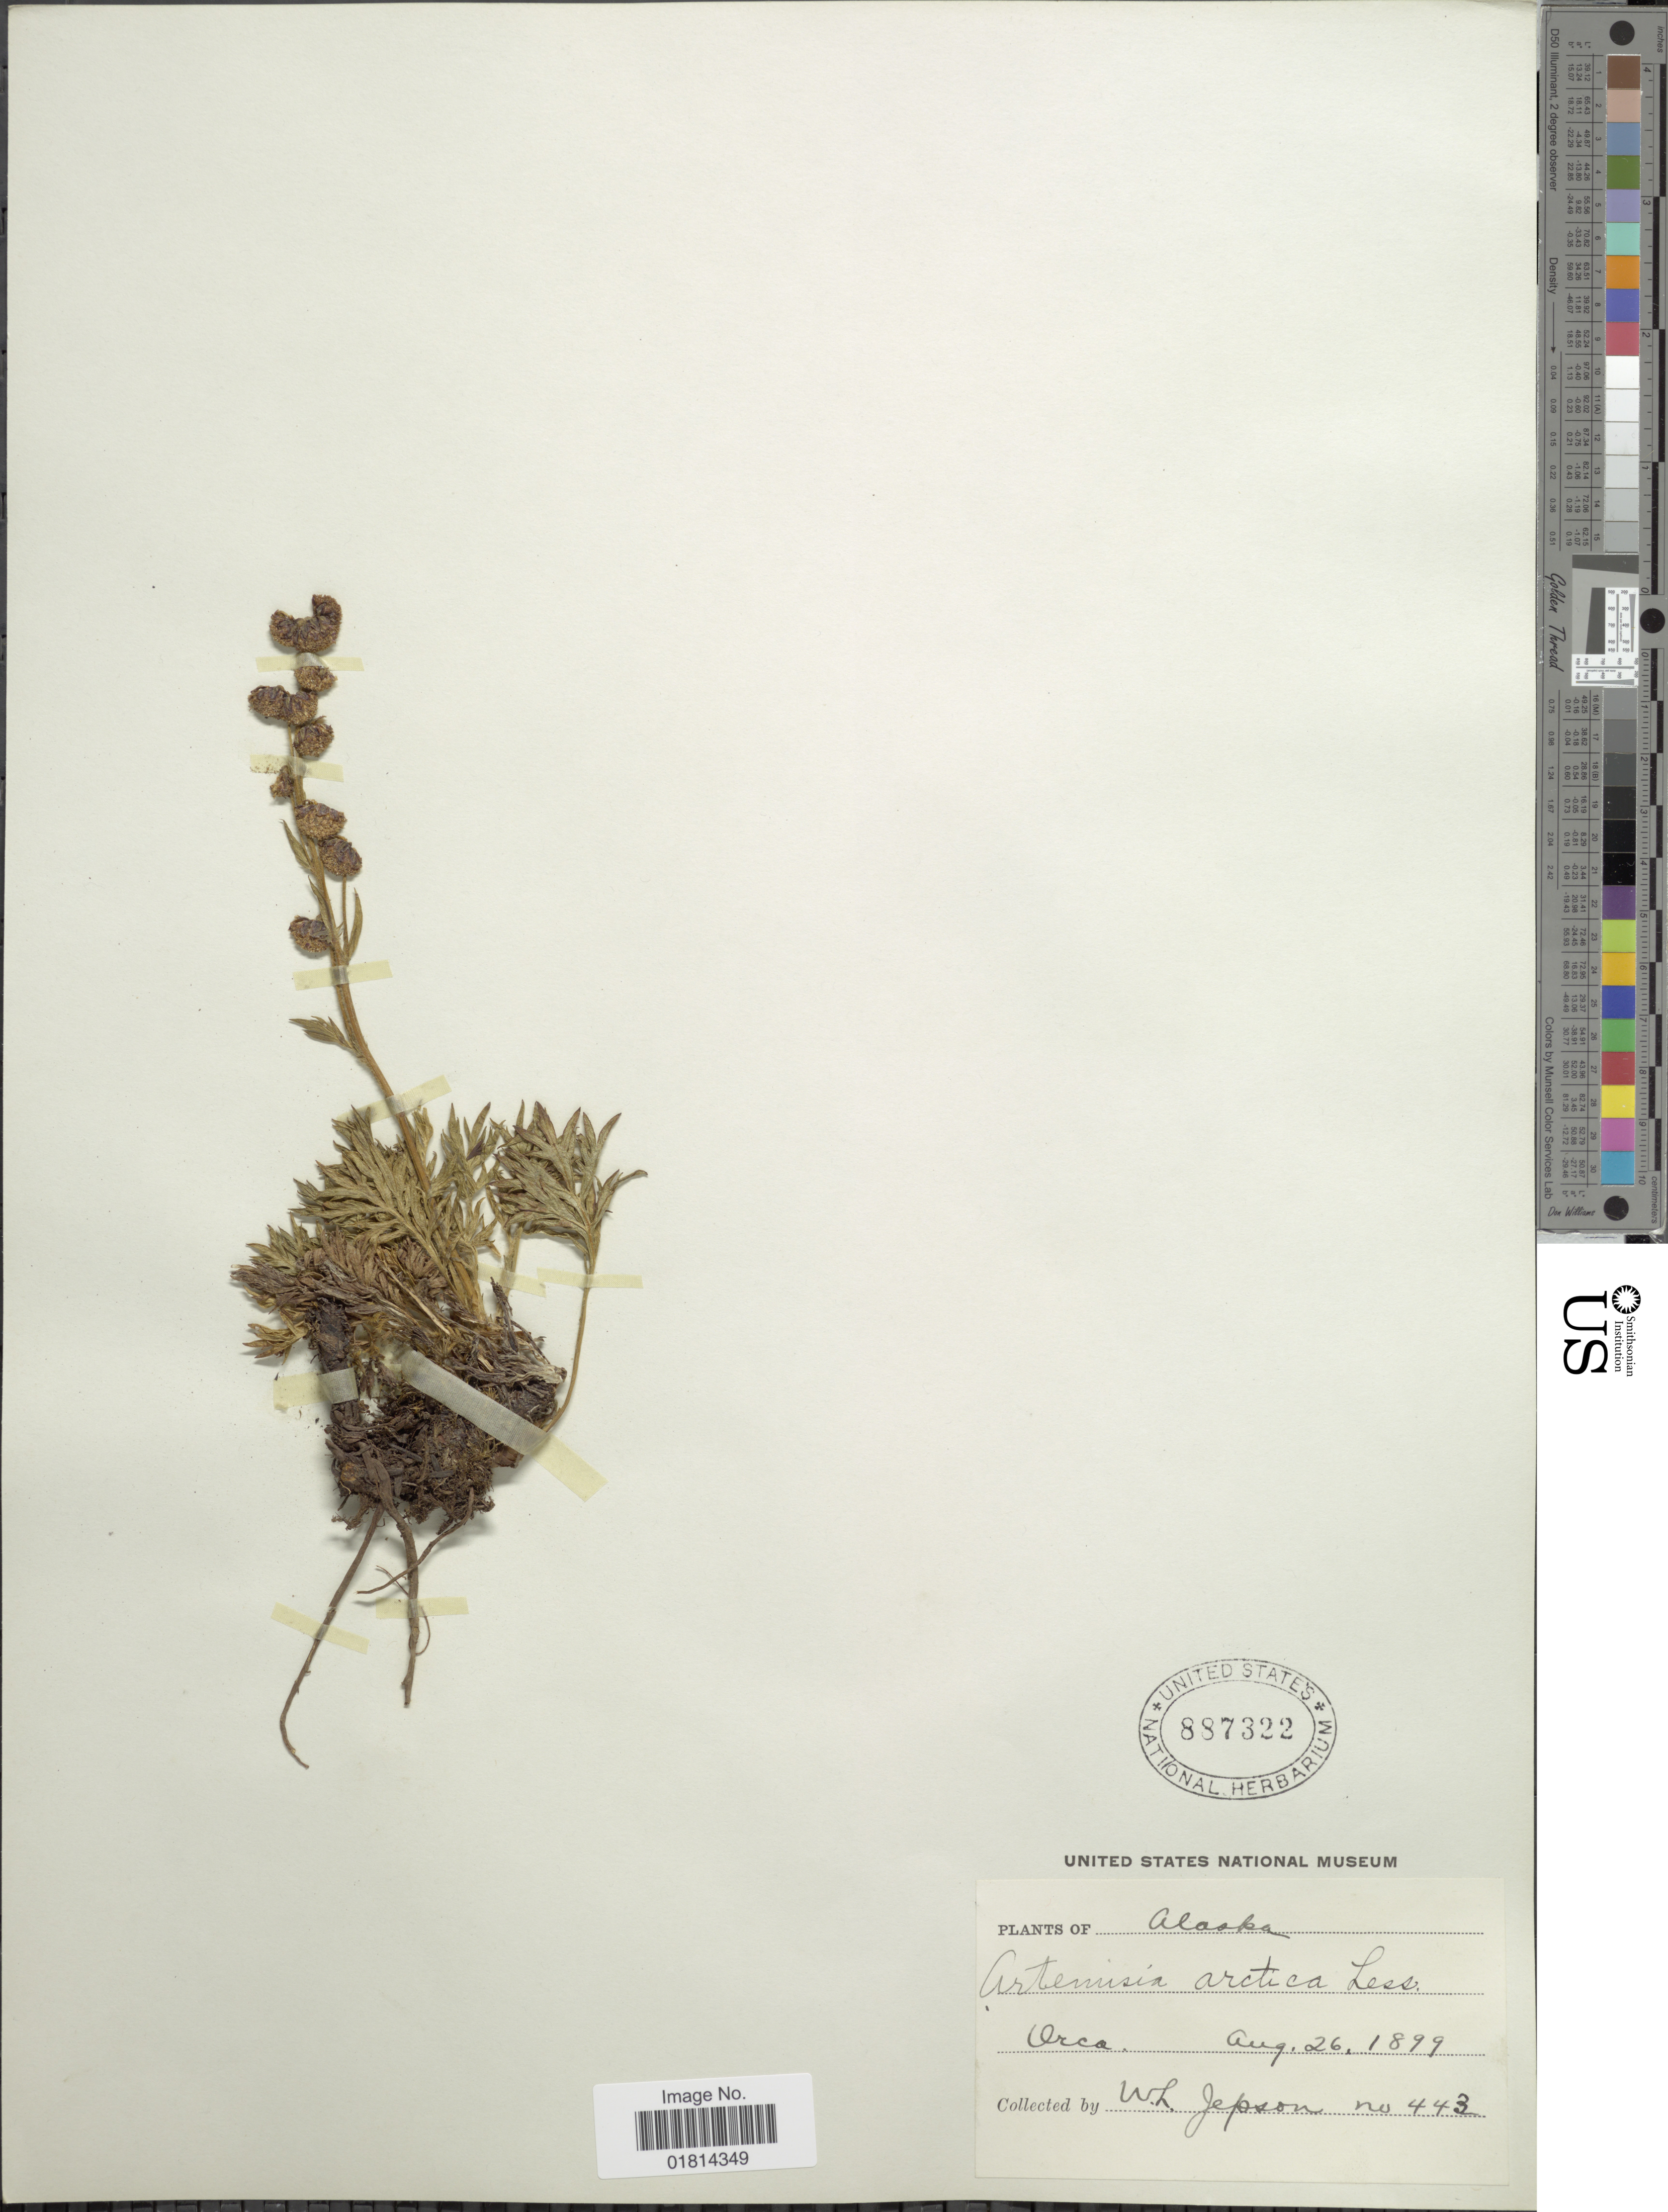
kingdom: Plantae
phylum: Tracheophyta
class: Magnoliopsida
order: Asterales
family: Asteraceae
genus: Artemisia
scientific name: Artemisia arctica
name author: Less.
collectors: W. L. Jepson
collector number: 443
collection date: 1899-08-26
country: United States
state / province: Alaska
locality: Orca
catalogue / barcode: US 887322